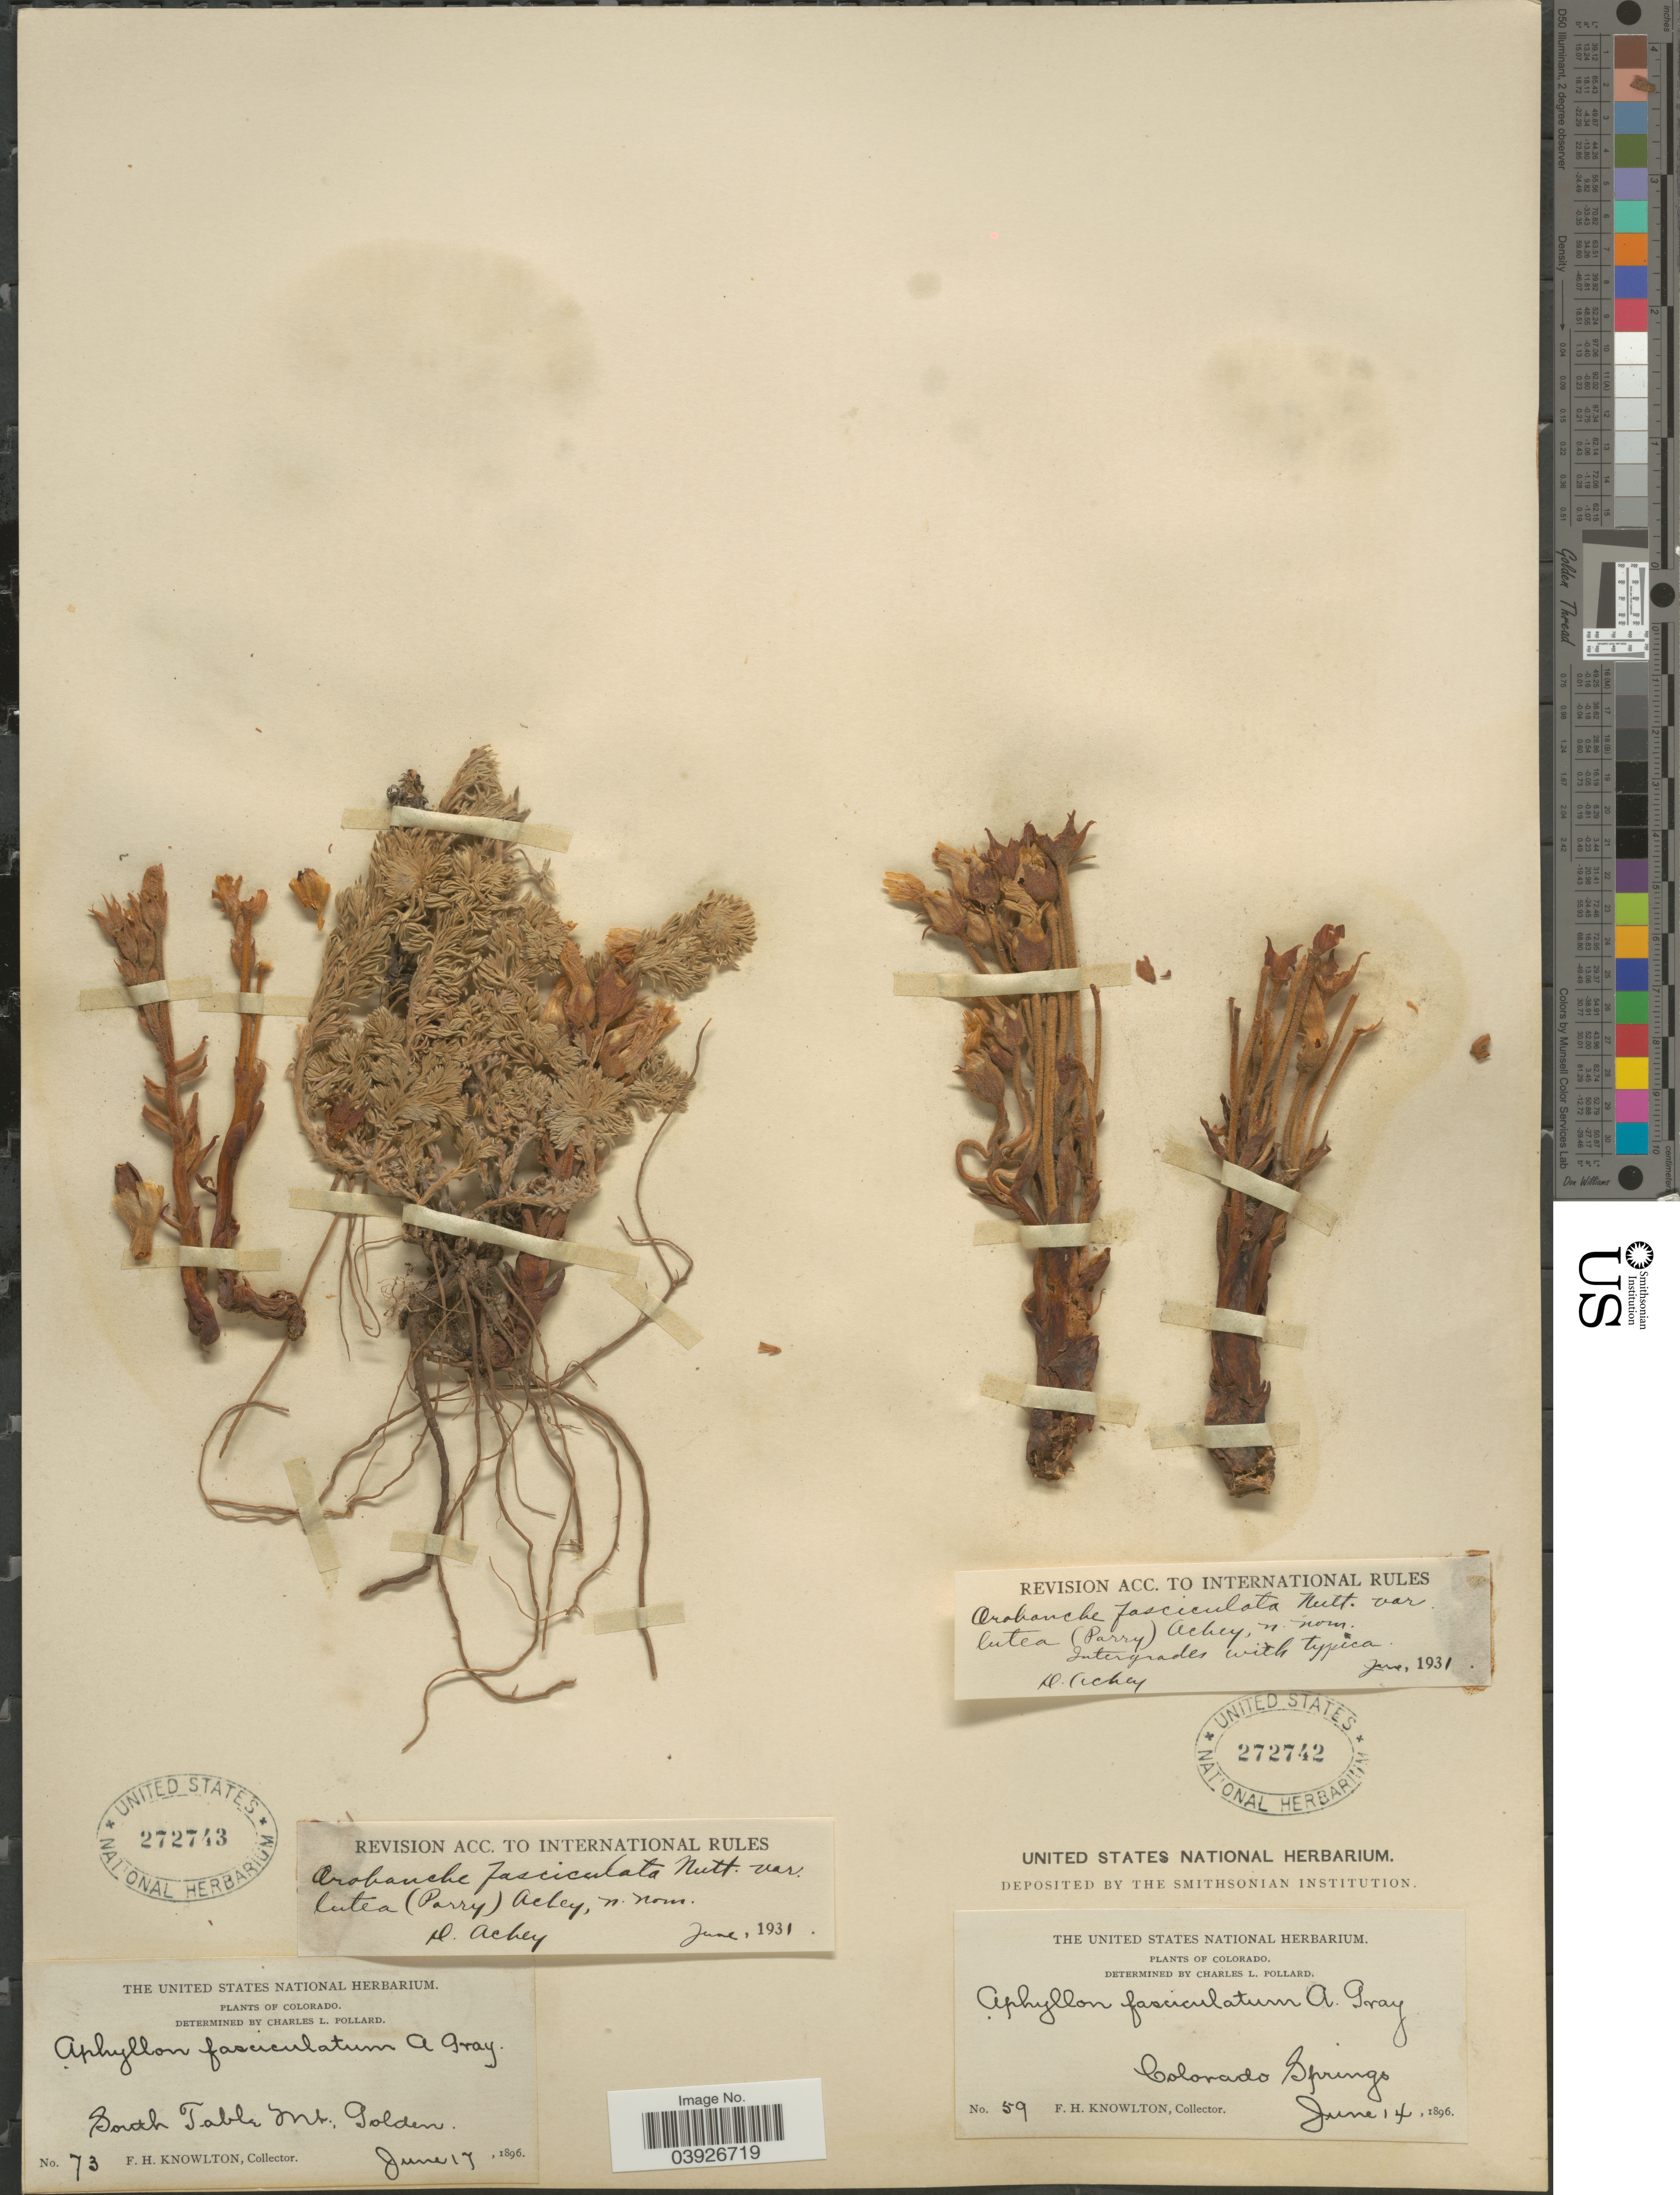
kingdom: Plantae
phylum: Tracheophyta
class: Magnoliopsida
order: Lamiales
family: Orobanchaceae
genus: Aphyllon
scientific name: Aphyllon fasciculatum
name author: (Nutt.) Torr. & A. Gray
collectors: F. H. Knowlton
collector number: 73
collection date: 1896-06-17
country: United States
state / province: Colorado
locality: South Table Mt. Golden.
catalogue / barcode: US 272743